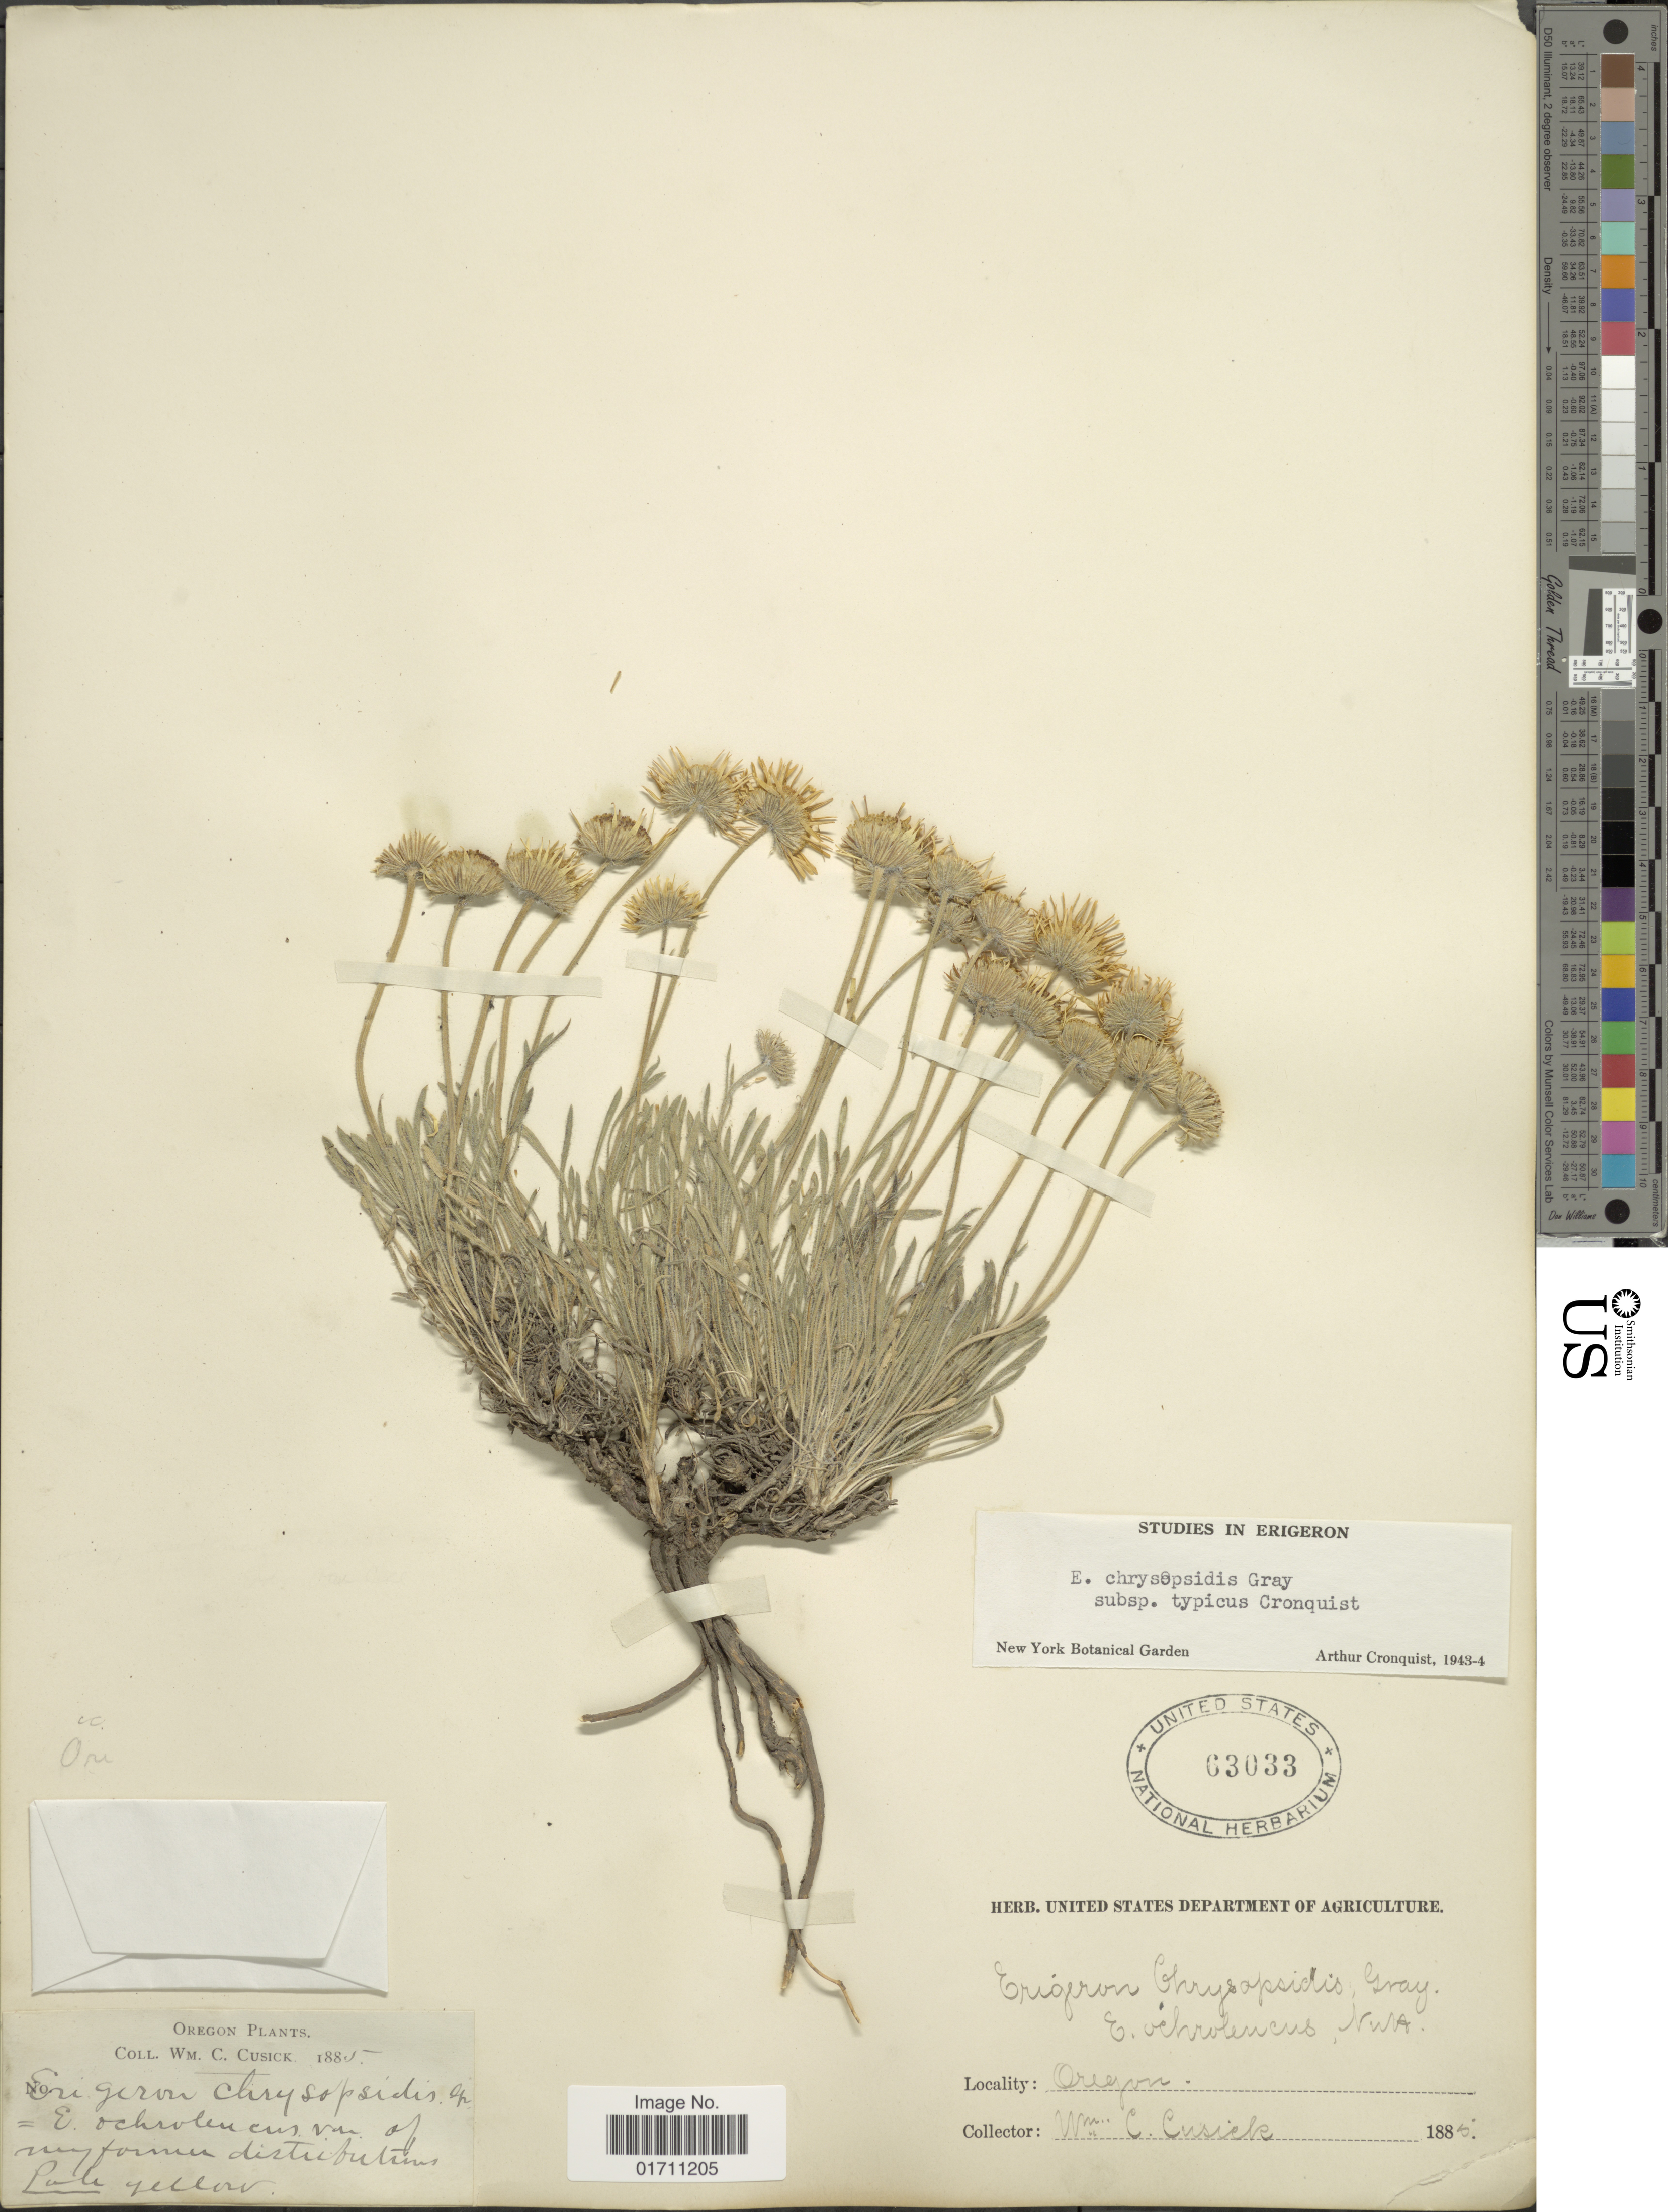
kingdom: Plantae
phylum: Tracheophyta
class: Magnoliopsida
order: Asterales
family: Asteraceae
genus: Erigeron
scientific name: Erigeron chrysopsidis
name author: A. Gray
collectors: W. C. Cusick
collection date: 1885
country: United States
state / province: Oregon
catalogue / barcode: US 63033